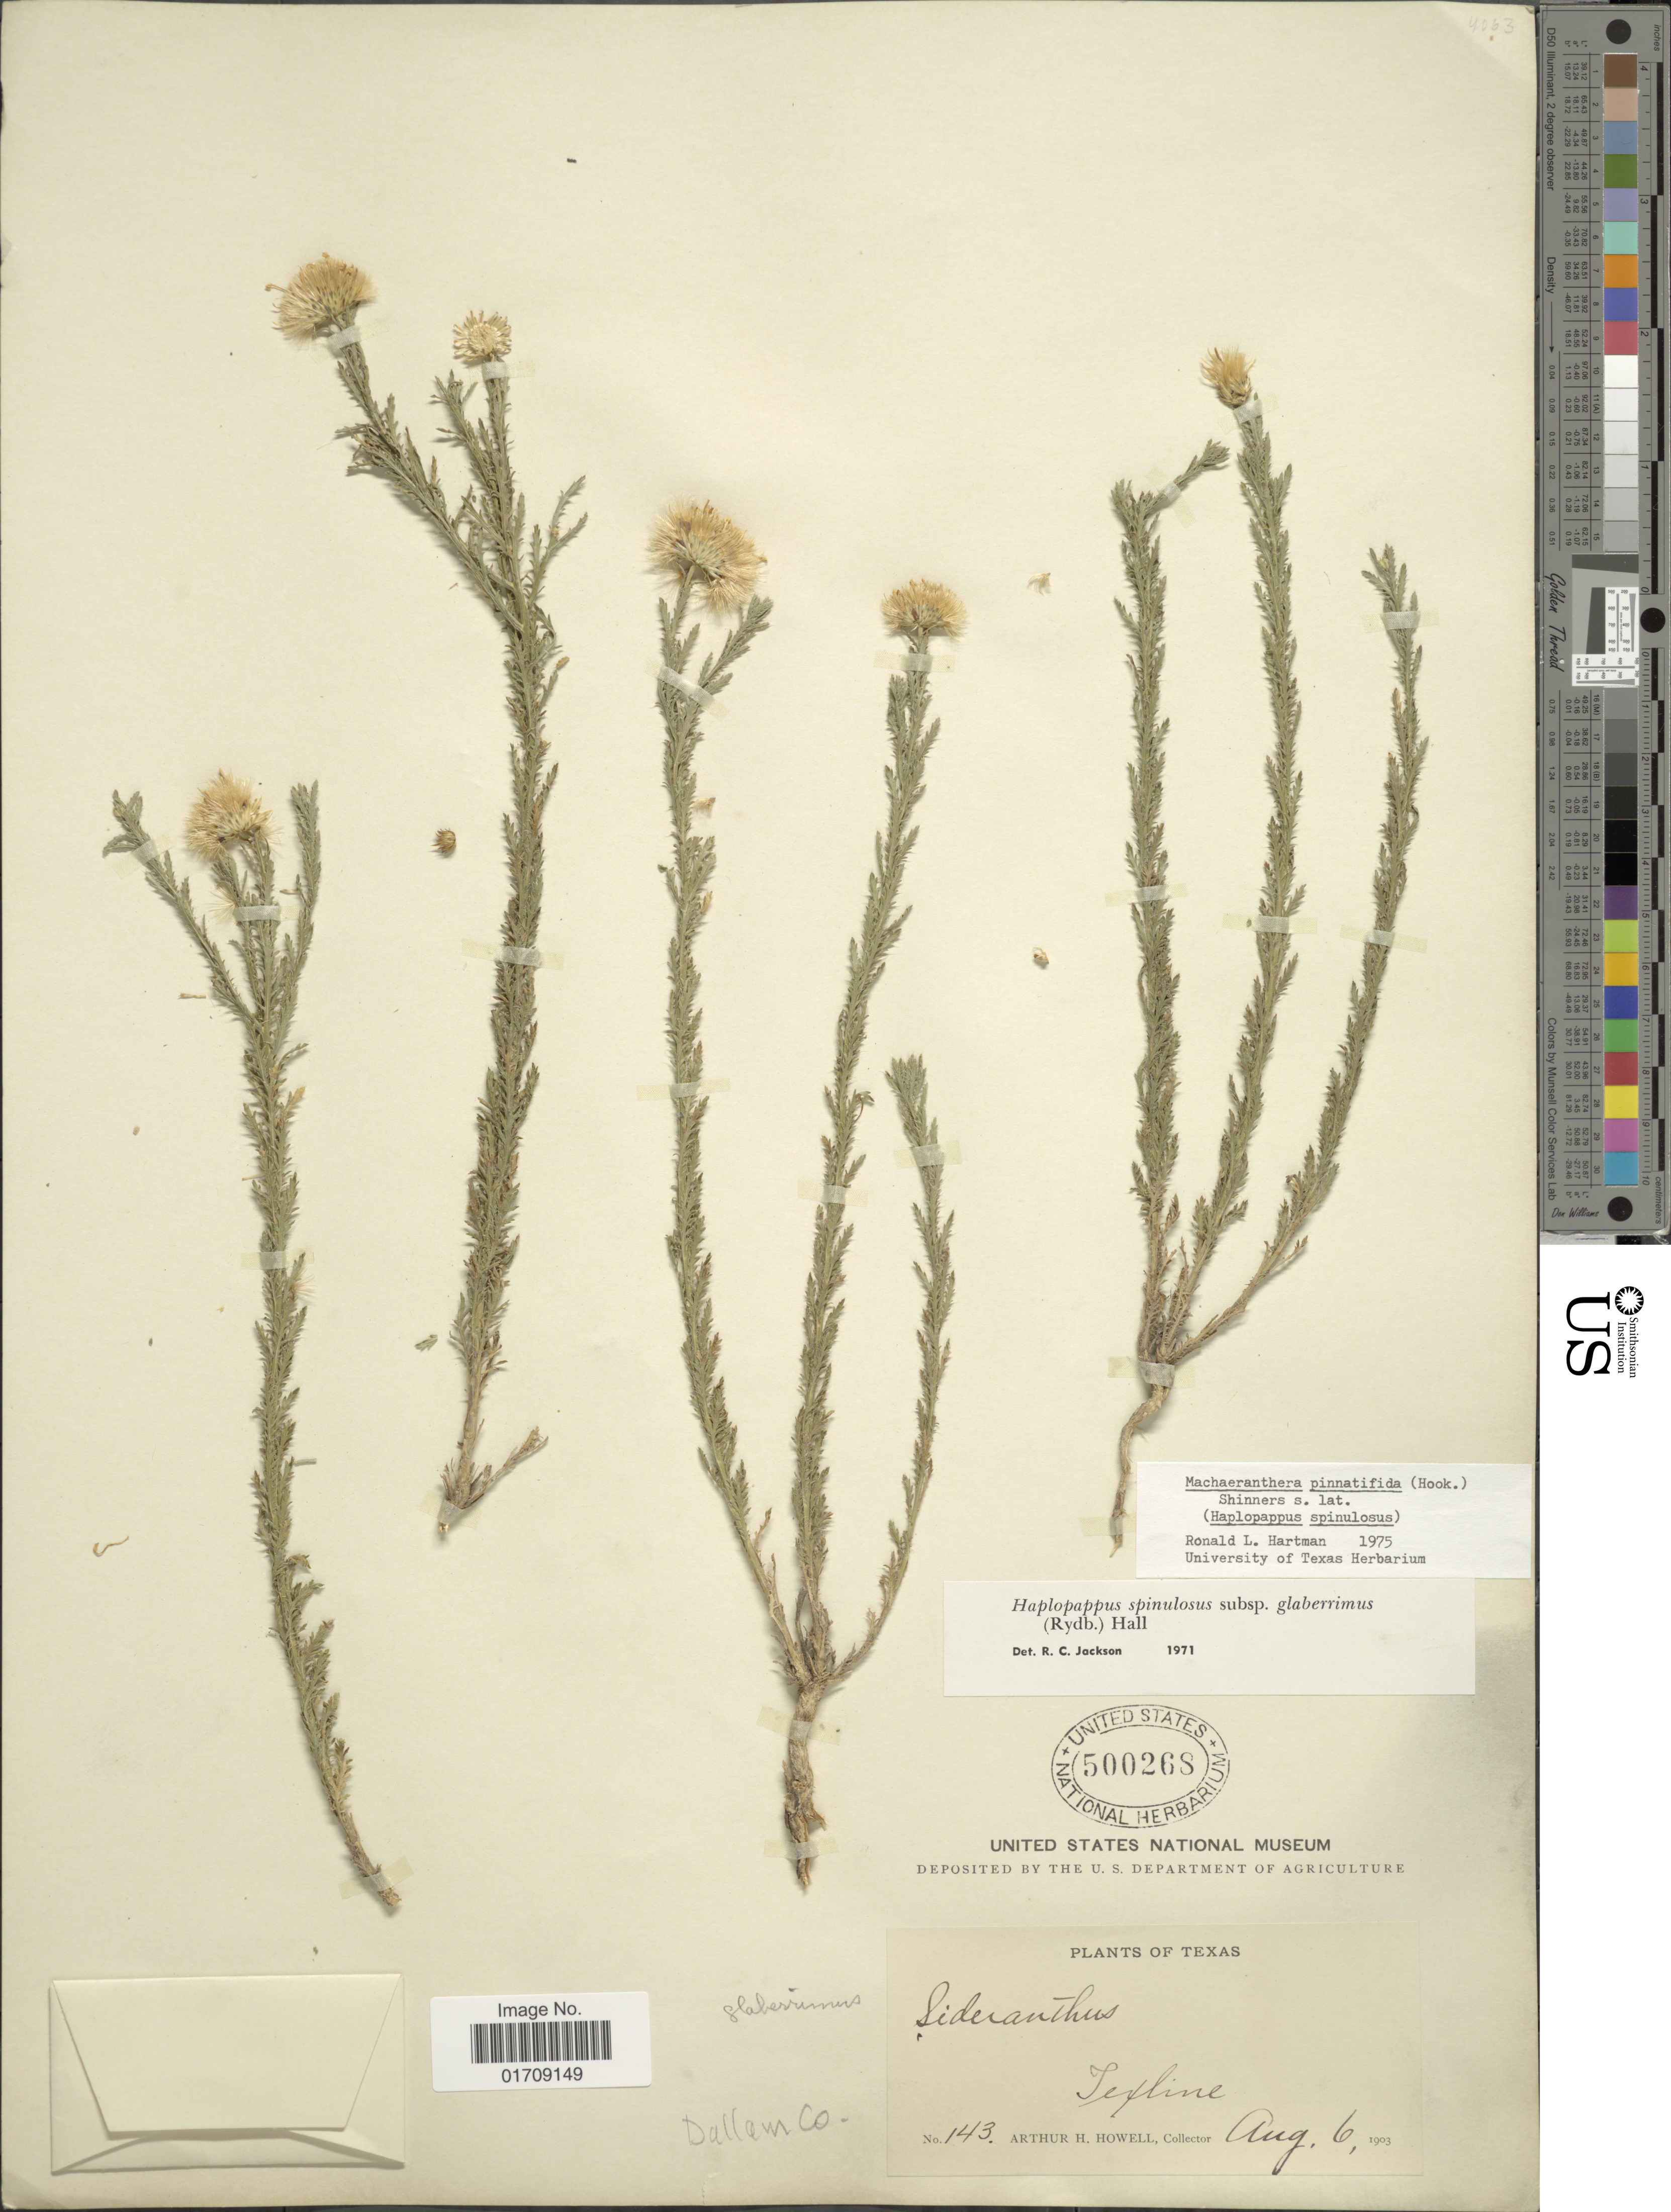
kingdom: Plantae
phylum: Tracheophyta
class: Magnoliopsida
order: Asterales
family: Asteraceae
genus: Machaeranthera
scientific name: Machaeranthera pinnatifida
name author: (Hook.) Shinners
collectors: A. Howell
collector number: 143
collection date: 1903-08-06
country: United States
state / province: Texas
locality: Texline, Dallam Co.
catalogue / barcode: US 500268